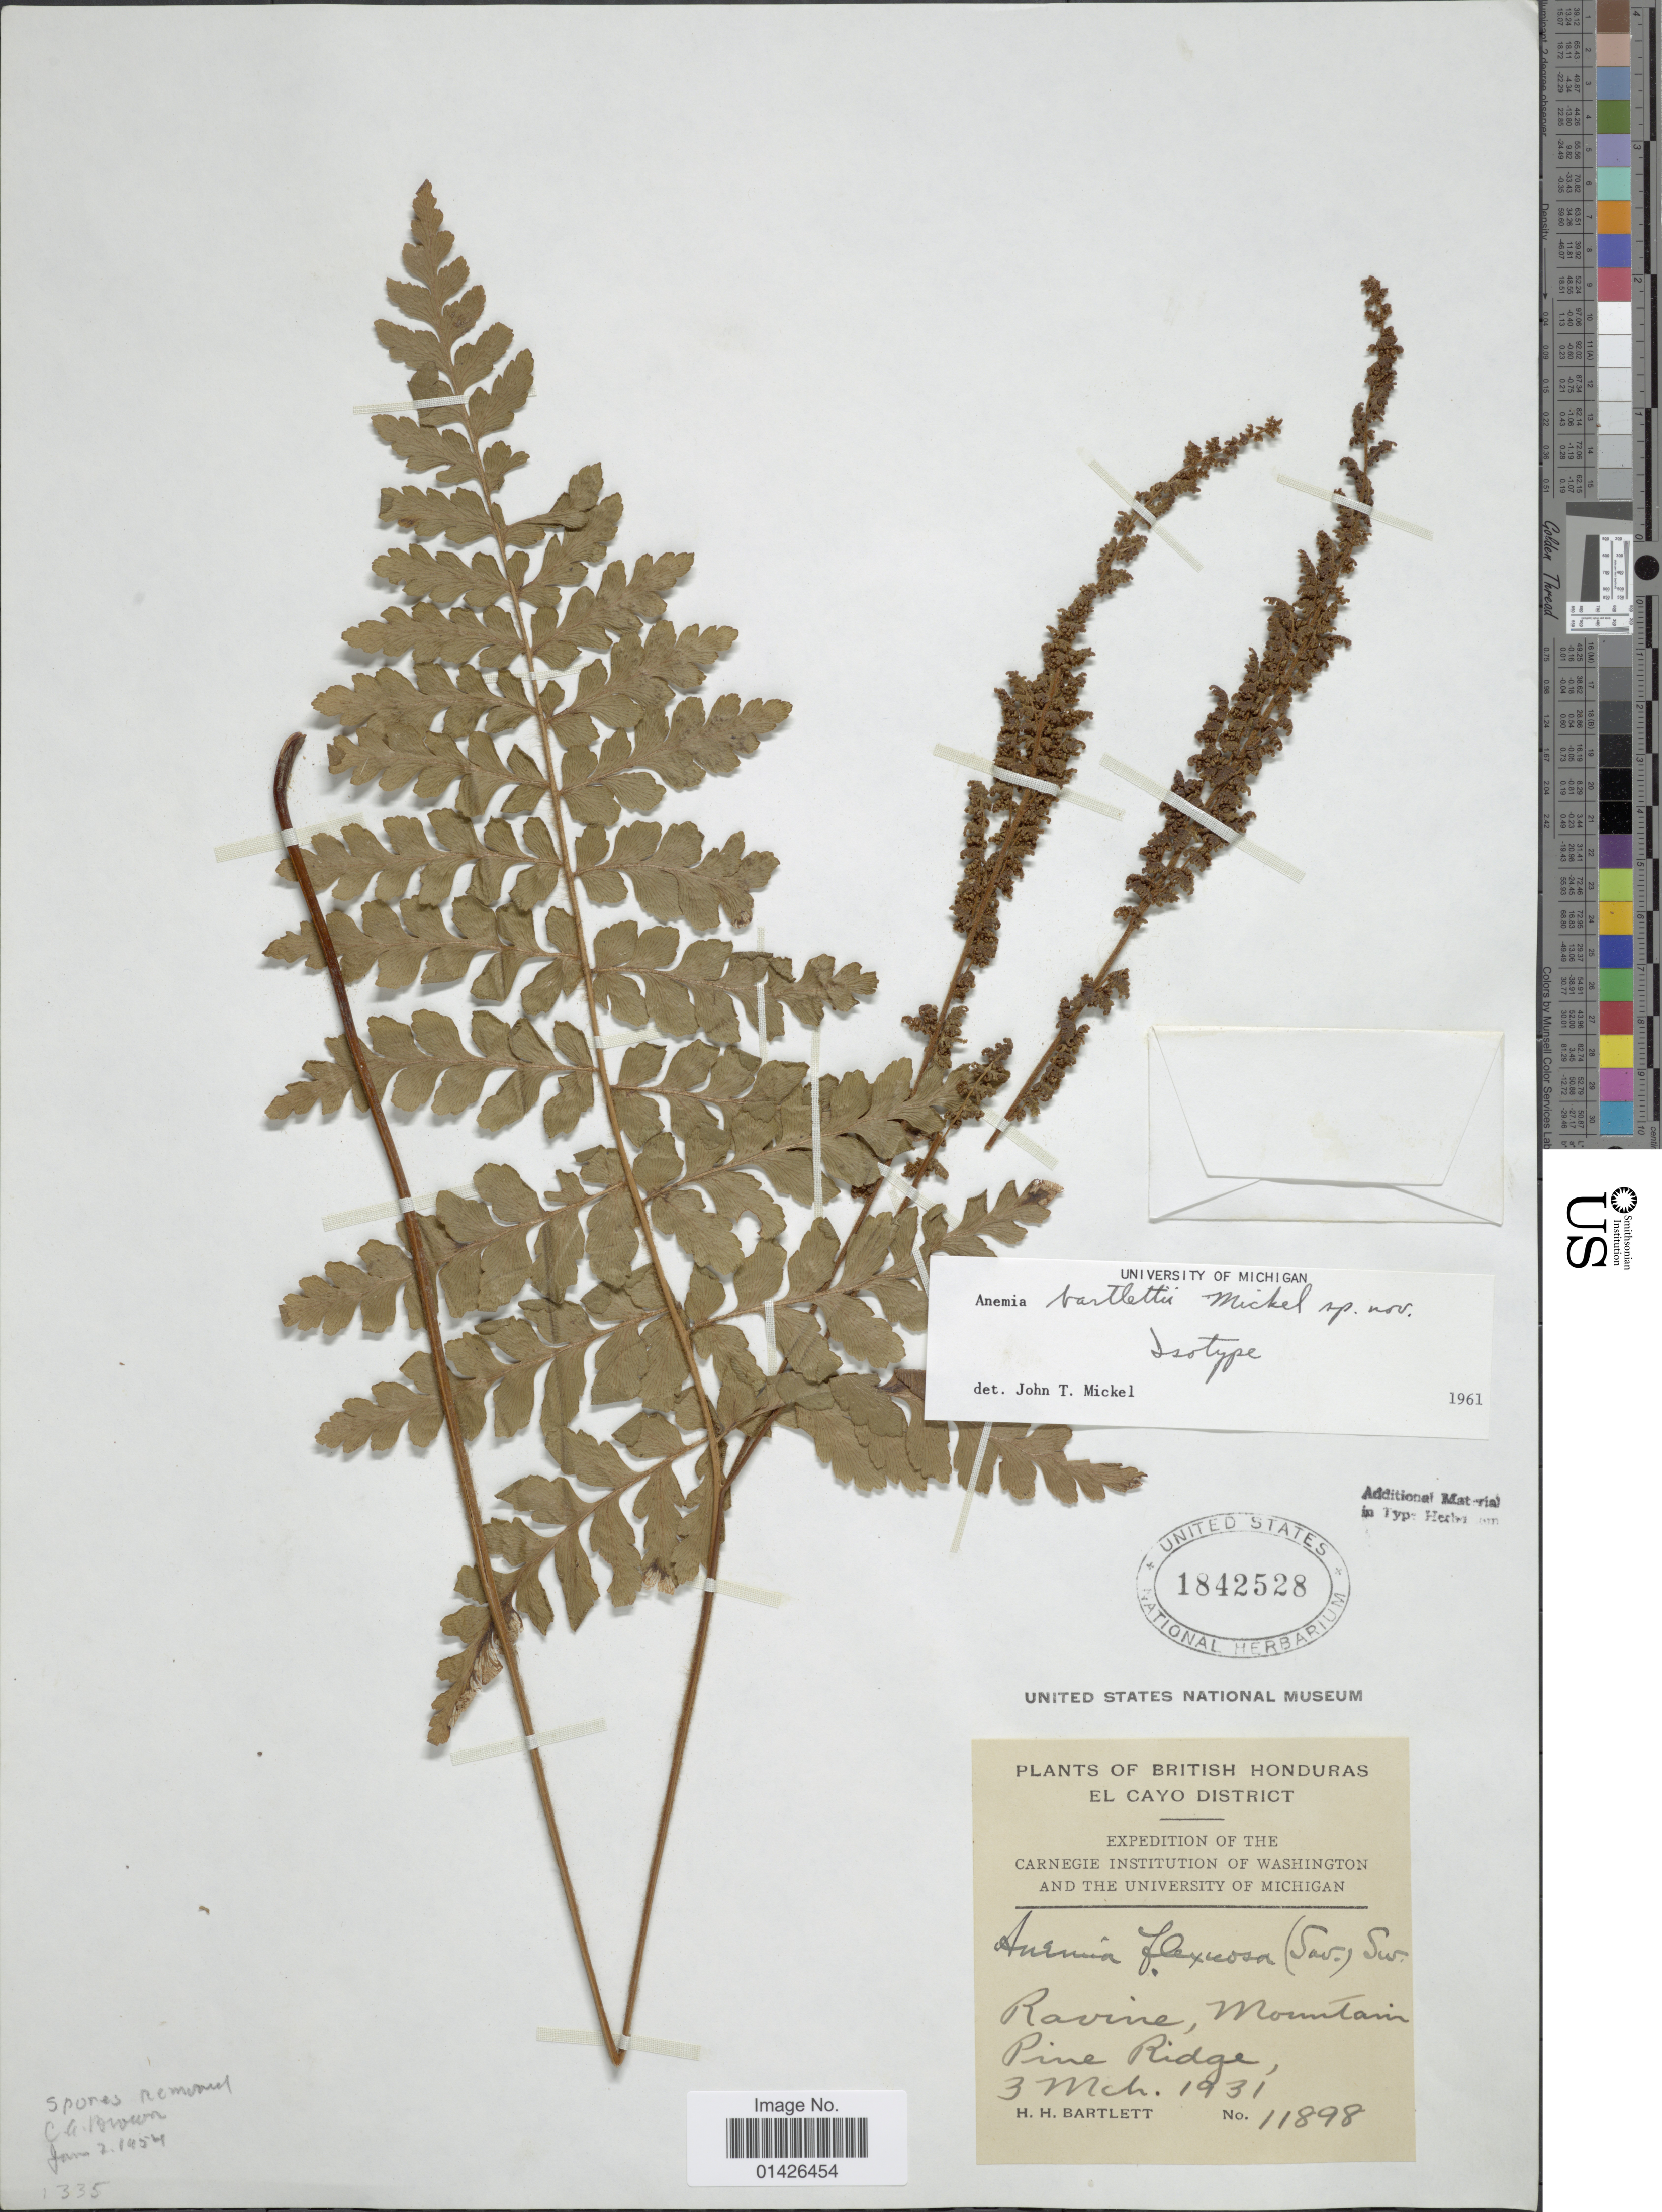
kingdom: Plantae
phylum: Tracheophyta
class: Polypodiopsida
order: Schizaeales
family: Anemiaceae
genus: Anemia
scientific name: Anemia bartlettii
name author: Mickel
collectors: H. H. Bartlett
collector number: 11898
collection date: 1931-03-03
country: Belize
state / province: Cayo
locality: British Honduras, El Cayo District, Ravine mountain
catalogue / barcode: US 1842528